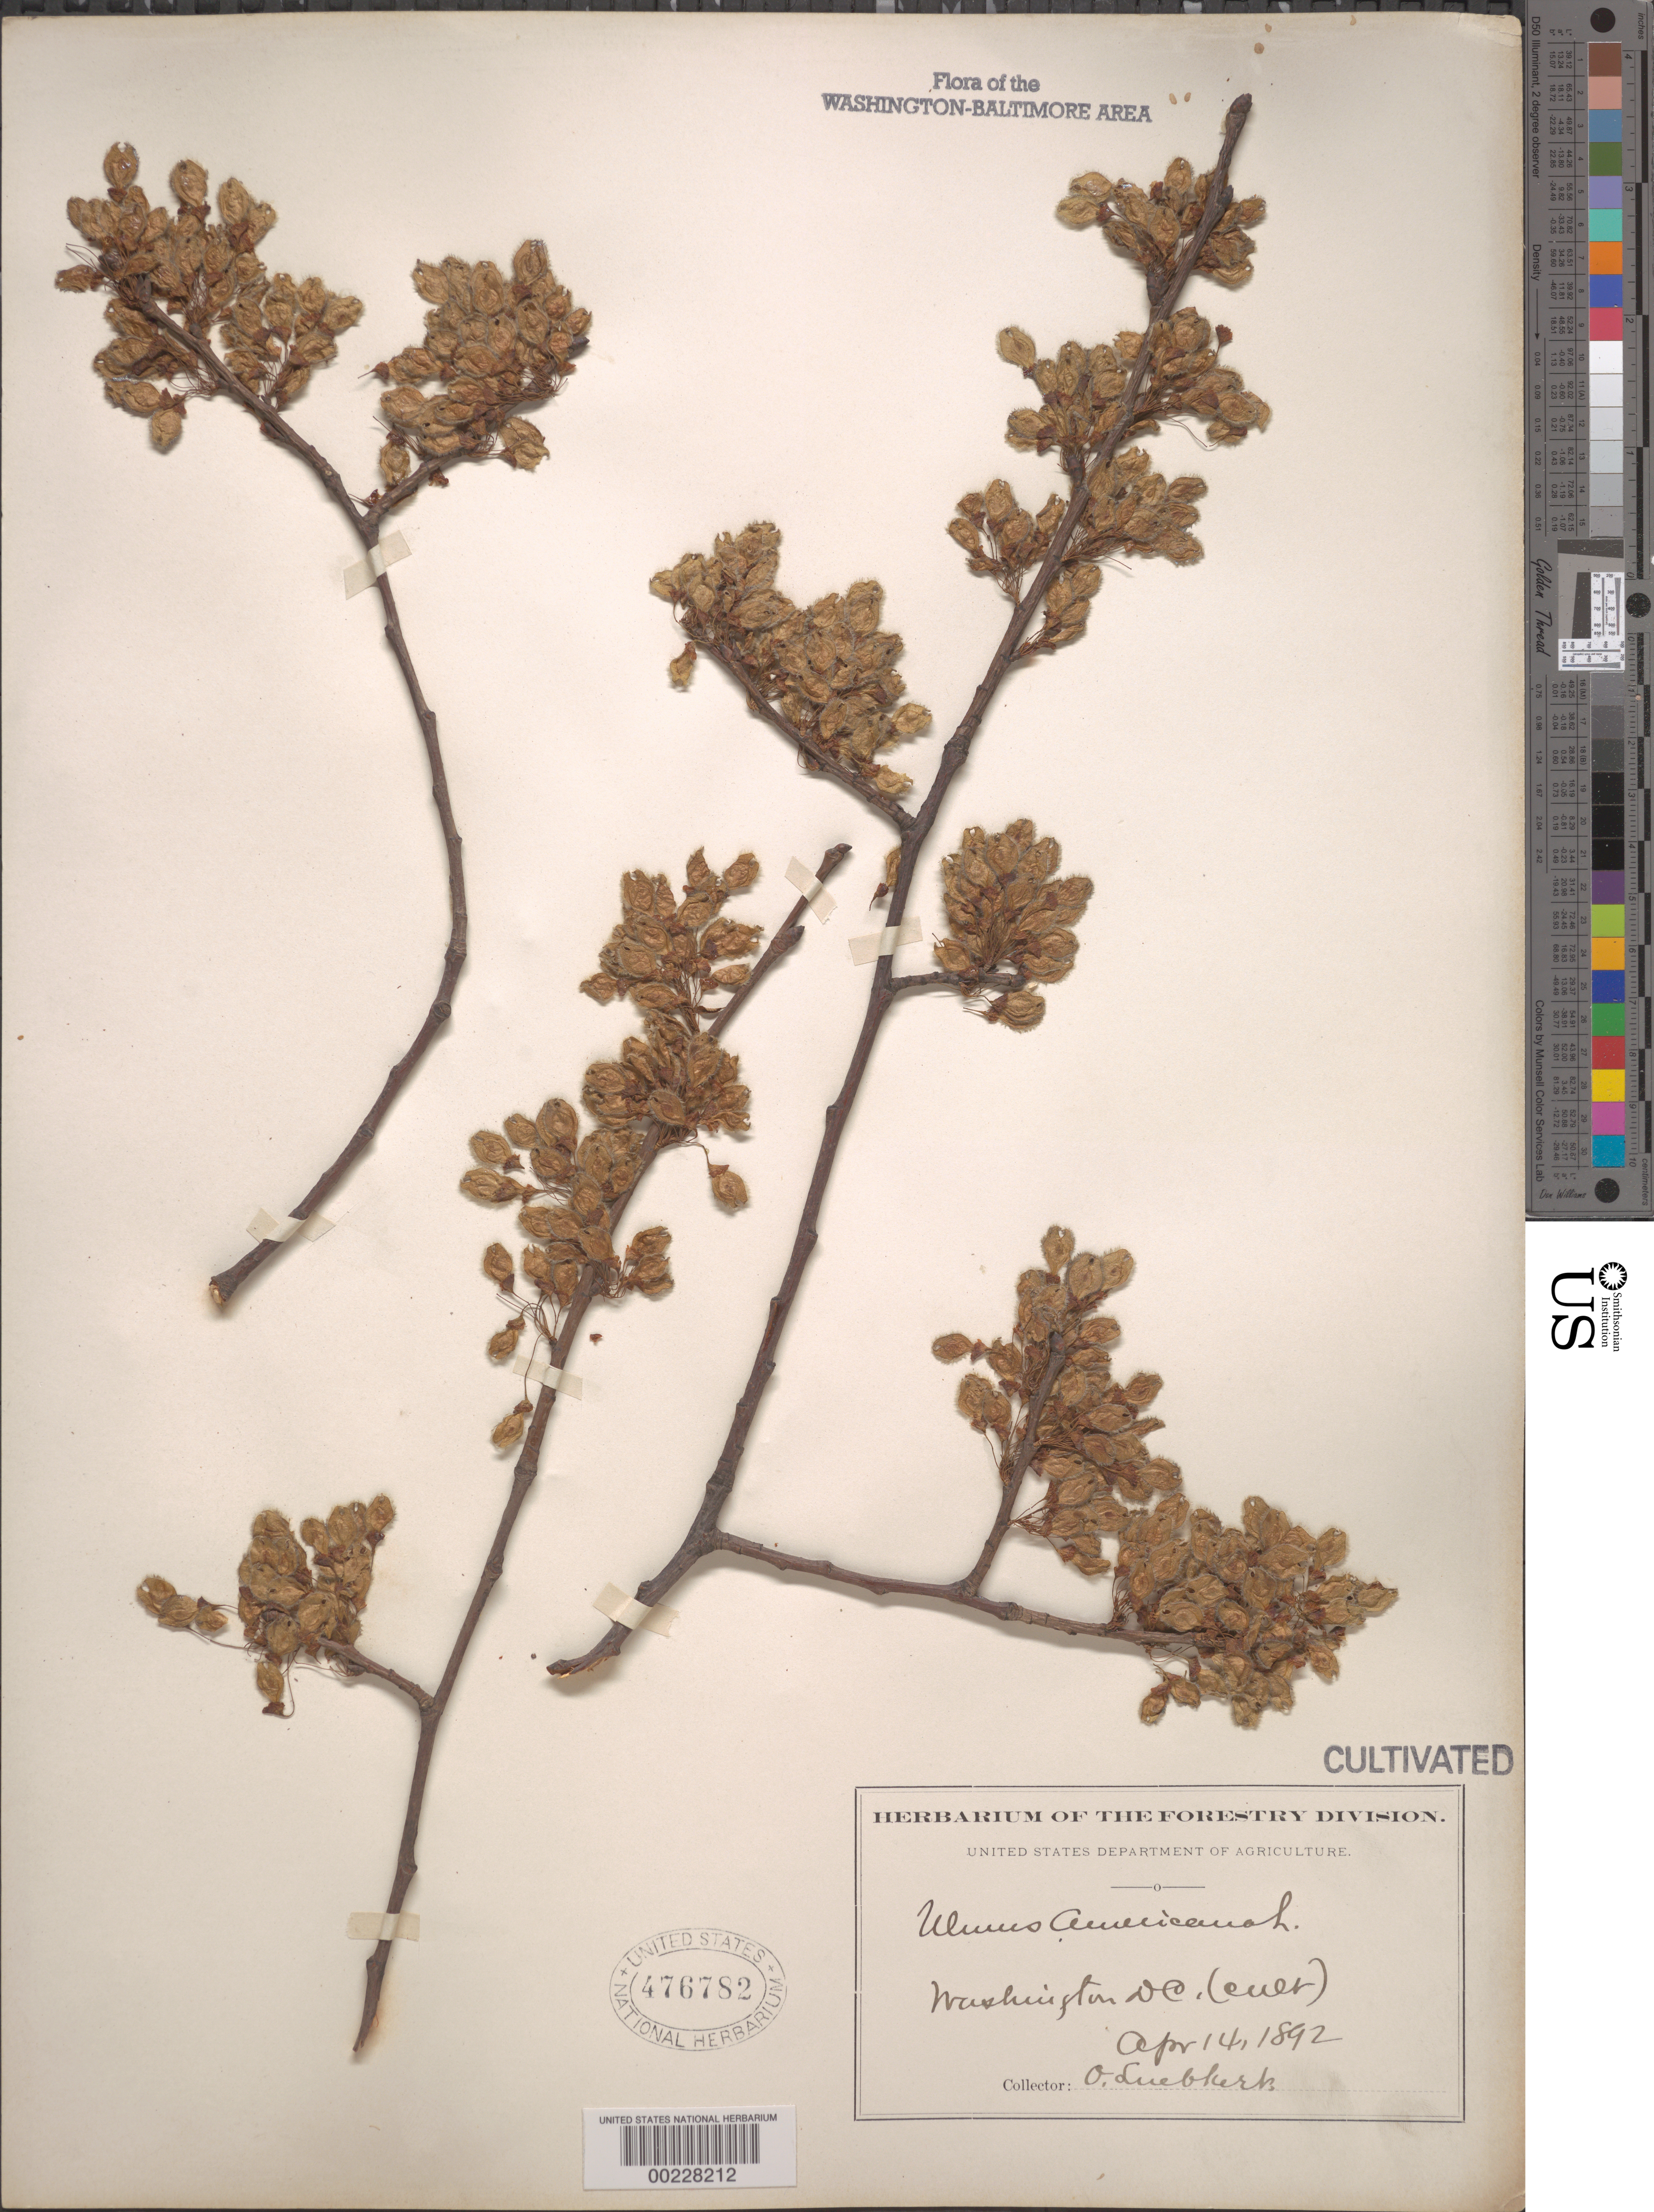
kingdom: Plantae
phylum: Tracheophyta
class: Magnoliopsida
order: Rosales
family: Ulmaceae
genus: Ulmus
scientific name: Ulmus americana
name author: L.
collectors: O. Luebkerh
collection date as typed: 14 Apr 1892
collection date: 1892-04-14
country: United States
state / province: District of Columbia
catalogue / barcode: US 476782